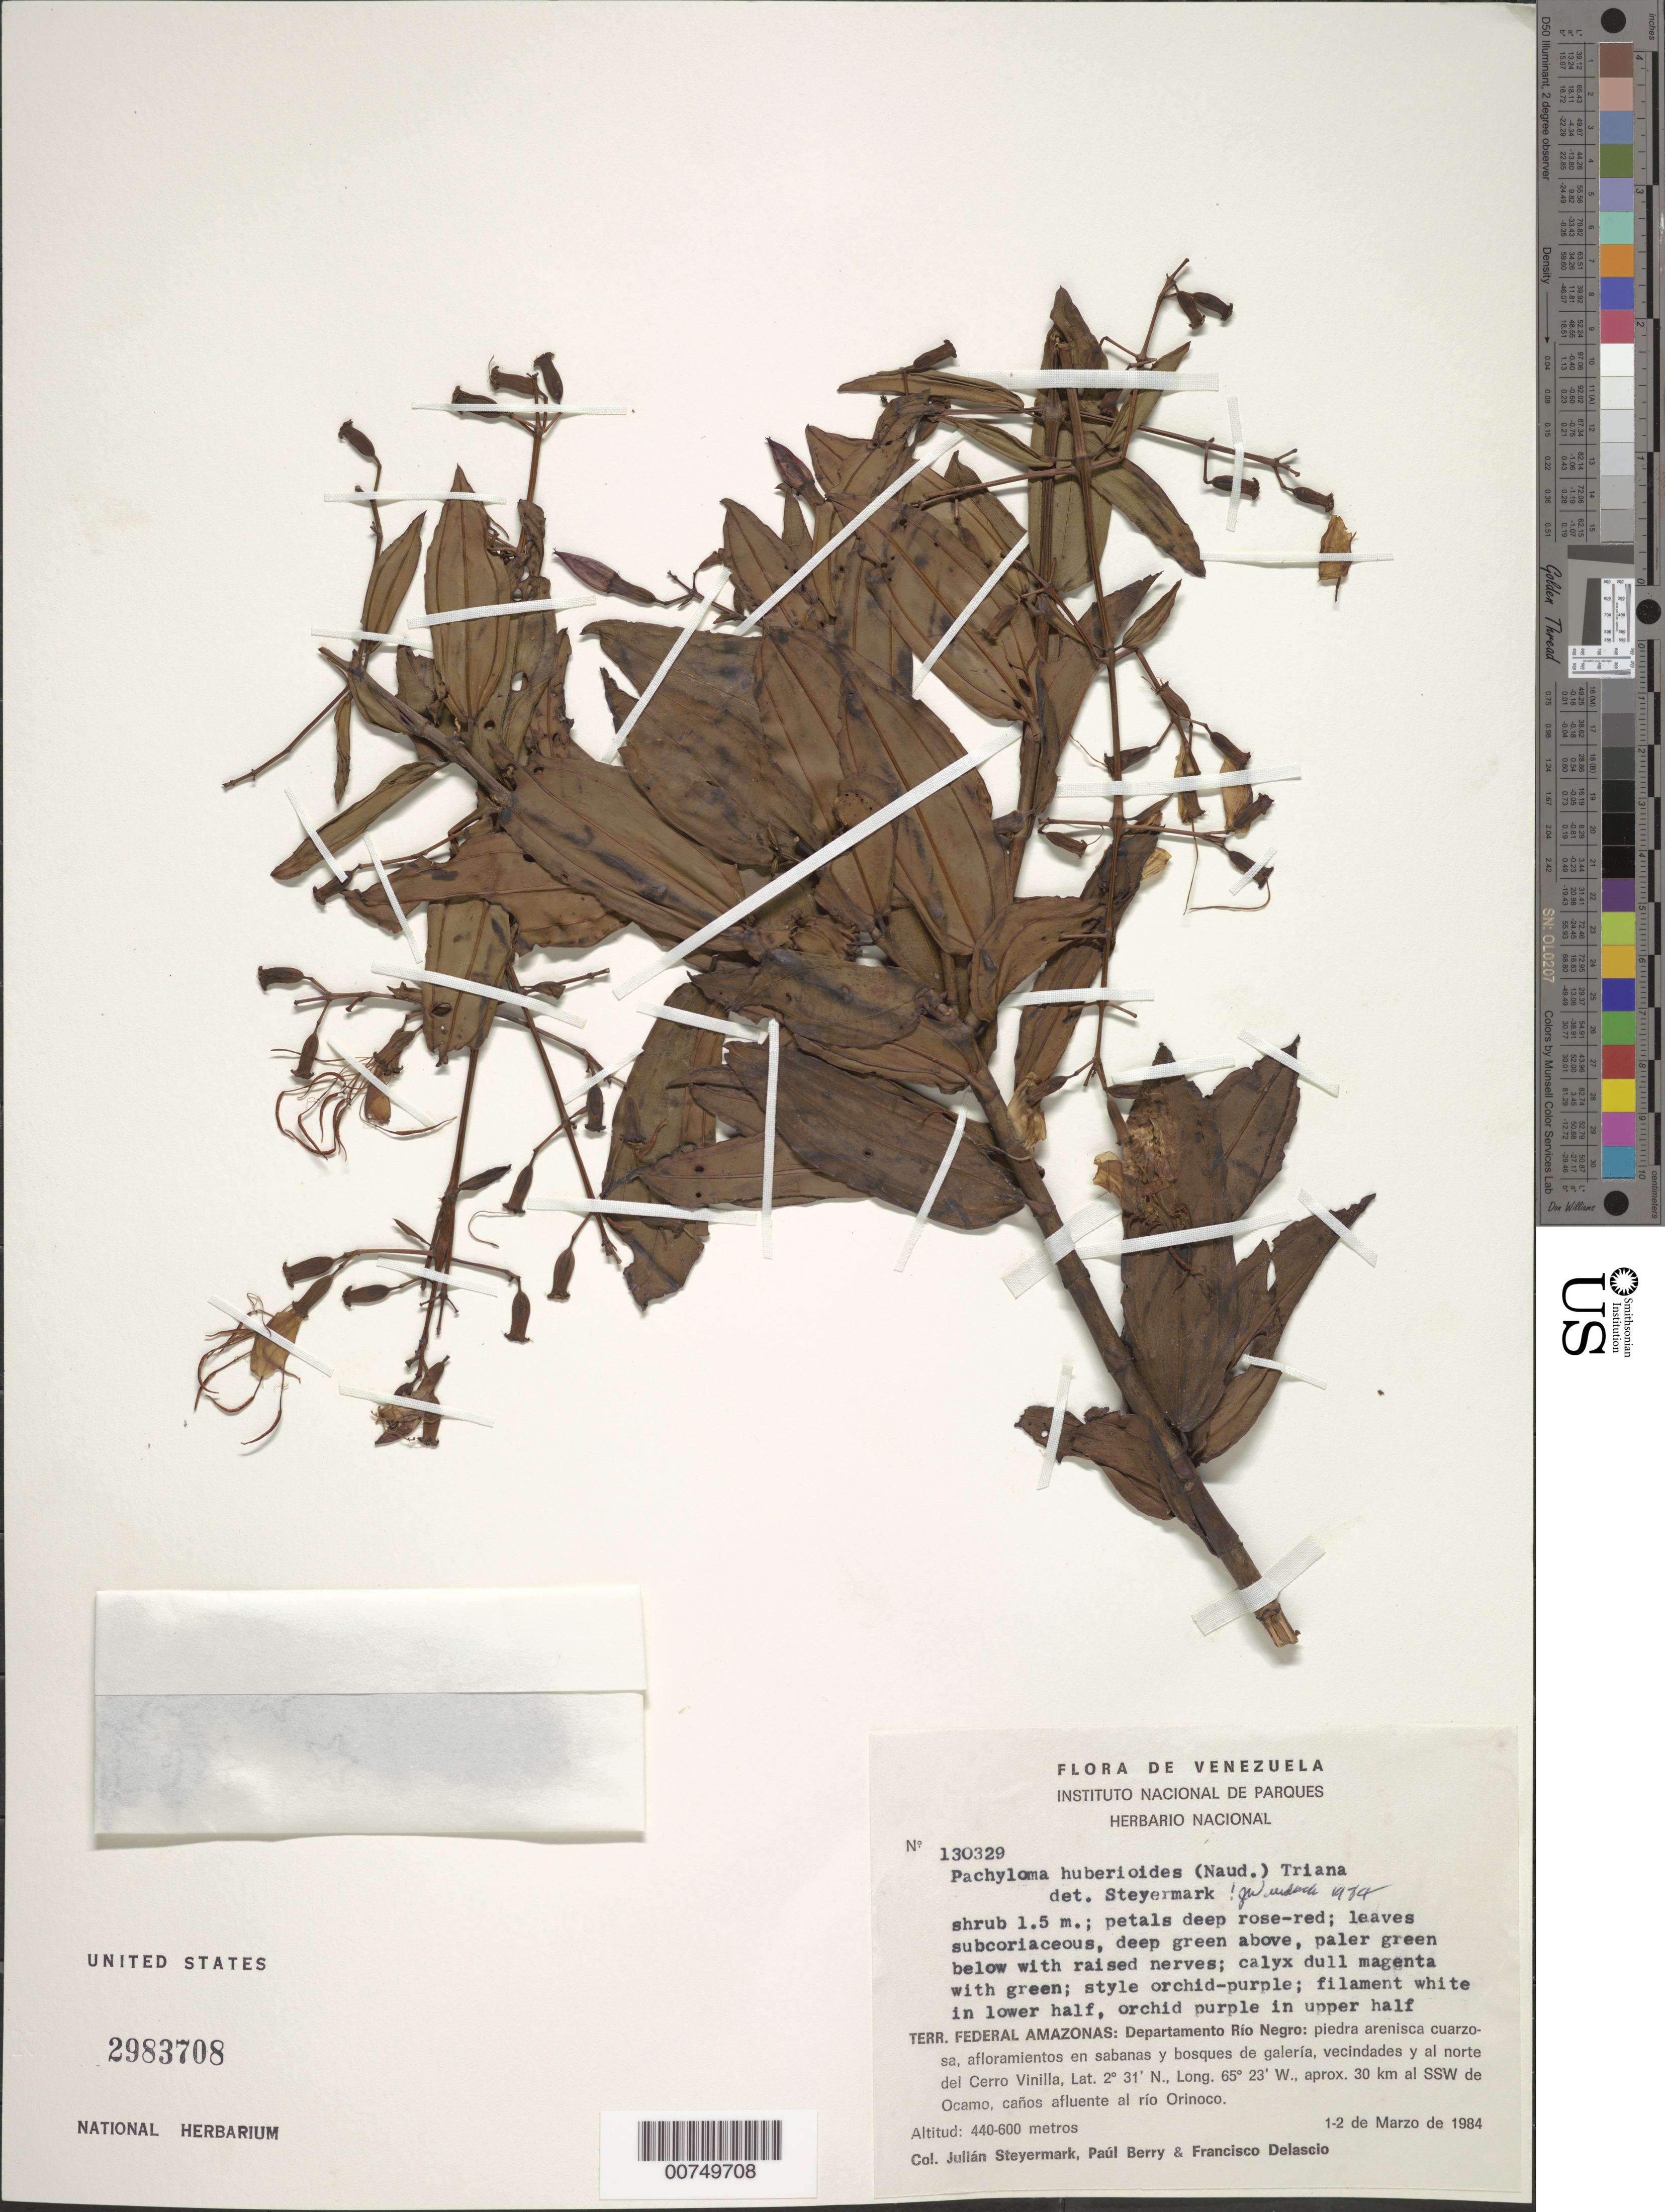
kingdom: Plantae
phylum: Tracheophyta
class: Magnoliopsida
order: Myrtales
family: Melastomataceae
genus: Pachyloma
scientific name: Pachyloma huberioides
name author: (Naudin) Triana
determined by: Wurdack, John J., (US), US (UNITED STATES)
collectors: J. Steyermark, P. Berry & F. Delascio C.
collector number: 130329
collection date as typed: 1-Mar-84 to 2-Mar-84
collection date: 1984-03-01/1984-03-02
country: Venezuela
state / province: Amazonas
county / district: Río Negro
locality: Cerro Vinilla, vec. y al norte, aprox 30 km al SSW de Ocamo, Caños afluente al río Orinoco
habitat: Piedra arensica cuarzosa, afloramientos en sabana y bosques de galeria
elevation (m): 440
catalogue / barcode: US 2983708